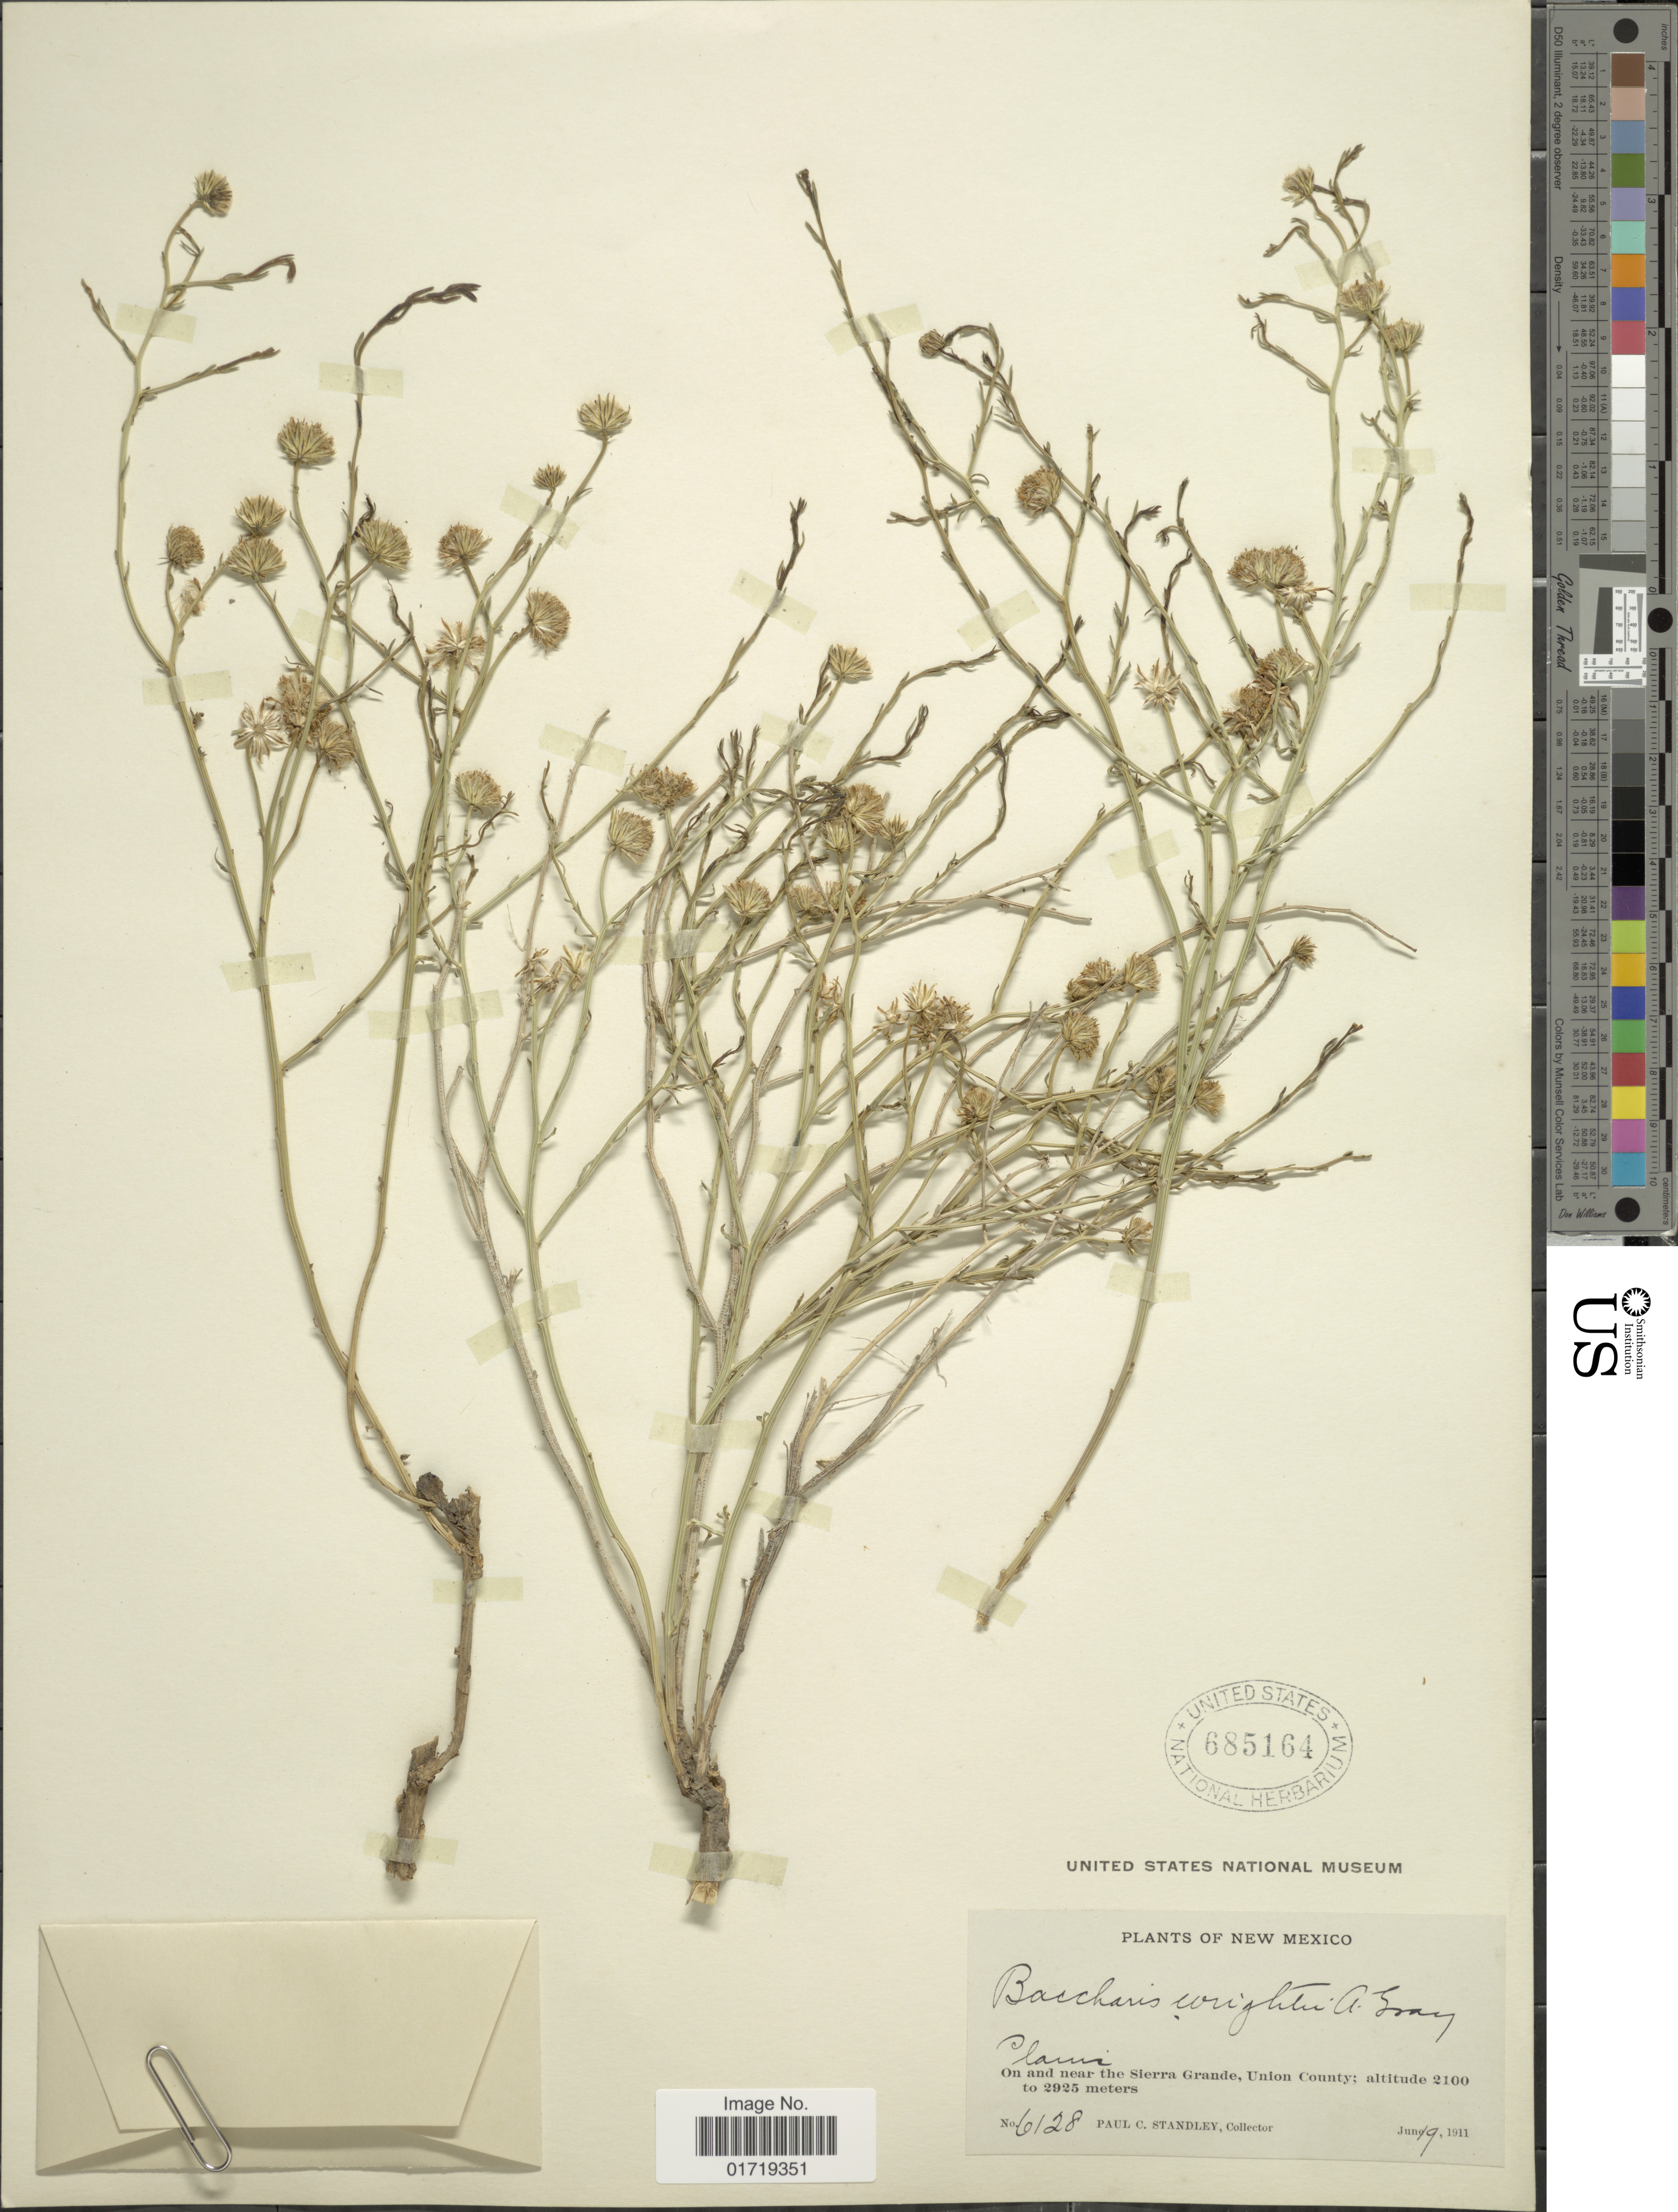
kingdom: Plantae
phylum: Tracheophyta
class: Magnoliopsida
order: Asterales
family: Asteraceae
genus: Baccharis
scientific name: Baccharis wrightii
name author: A. Gray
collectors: P. C. Standley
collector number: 6128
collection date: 1911-06-19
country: United States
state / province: New Mexico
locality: On and near the Sierra Grande, Union County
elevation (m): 2100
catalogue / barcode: US 685164